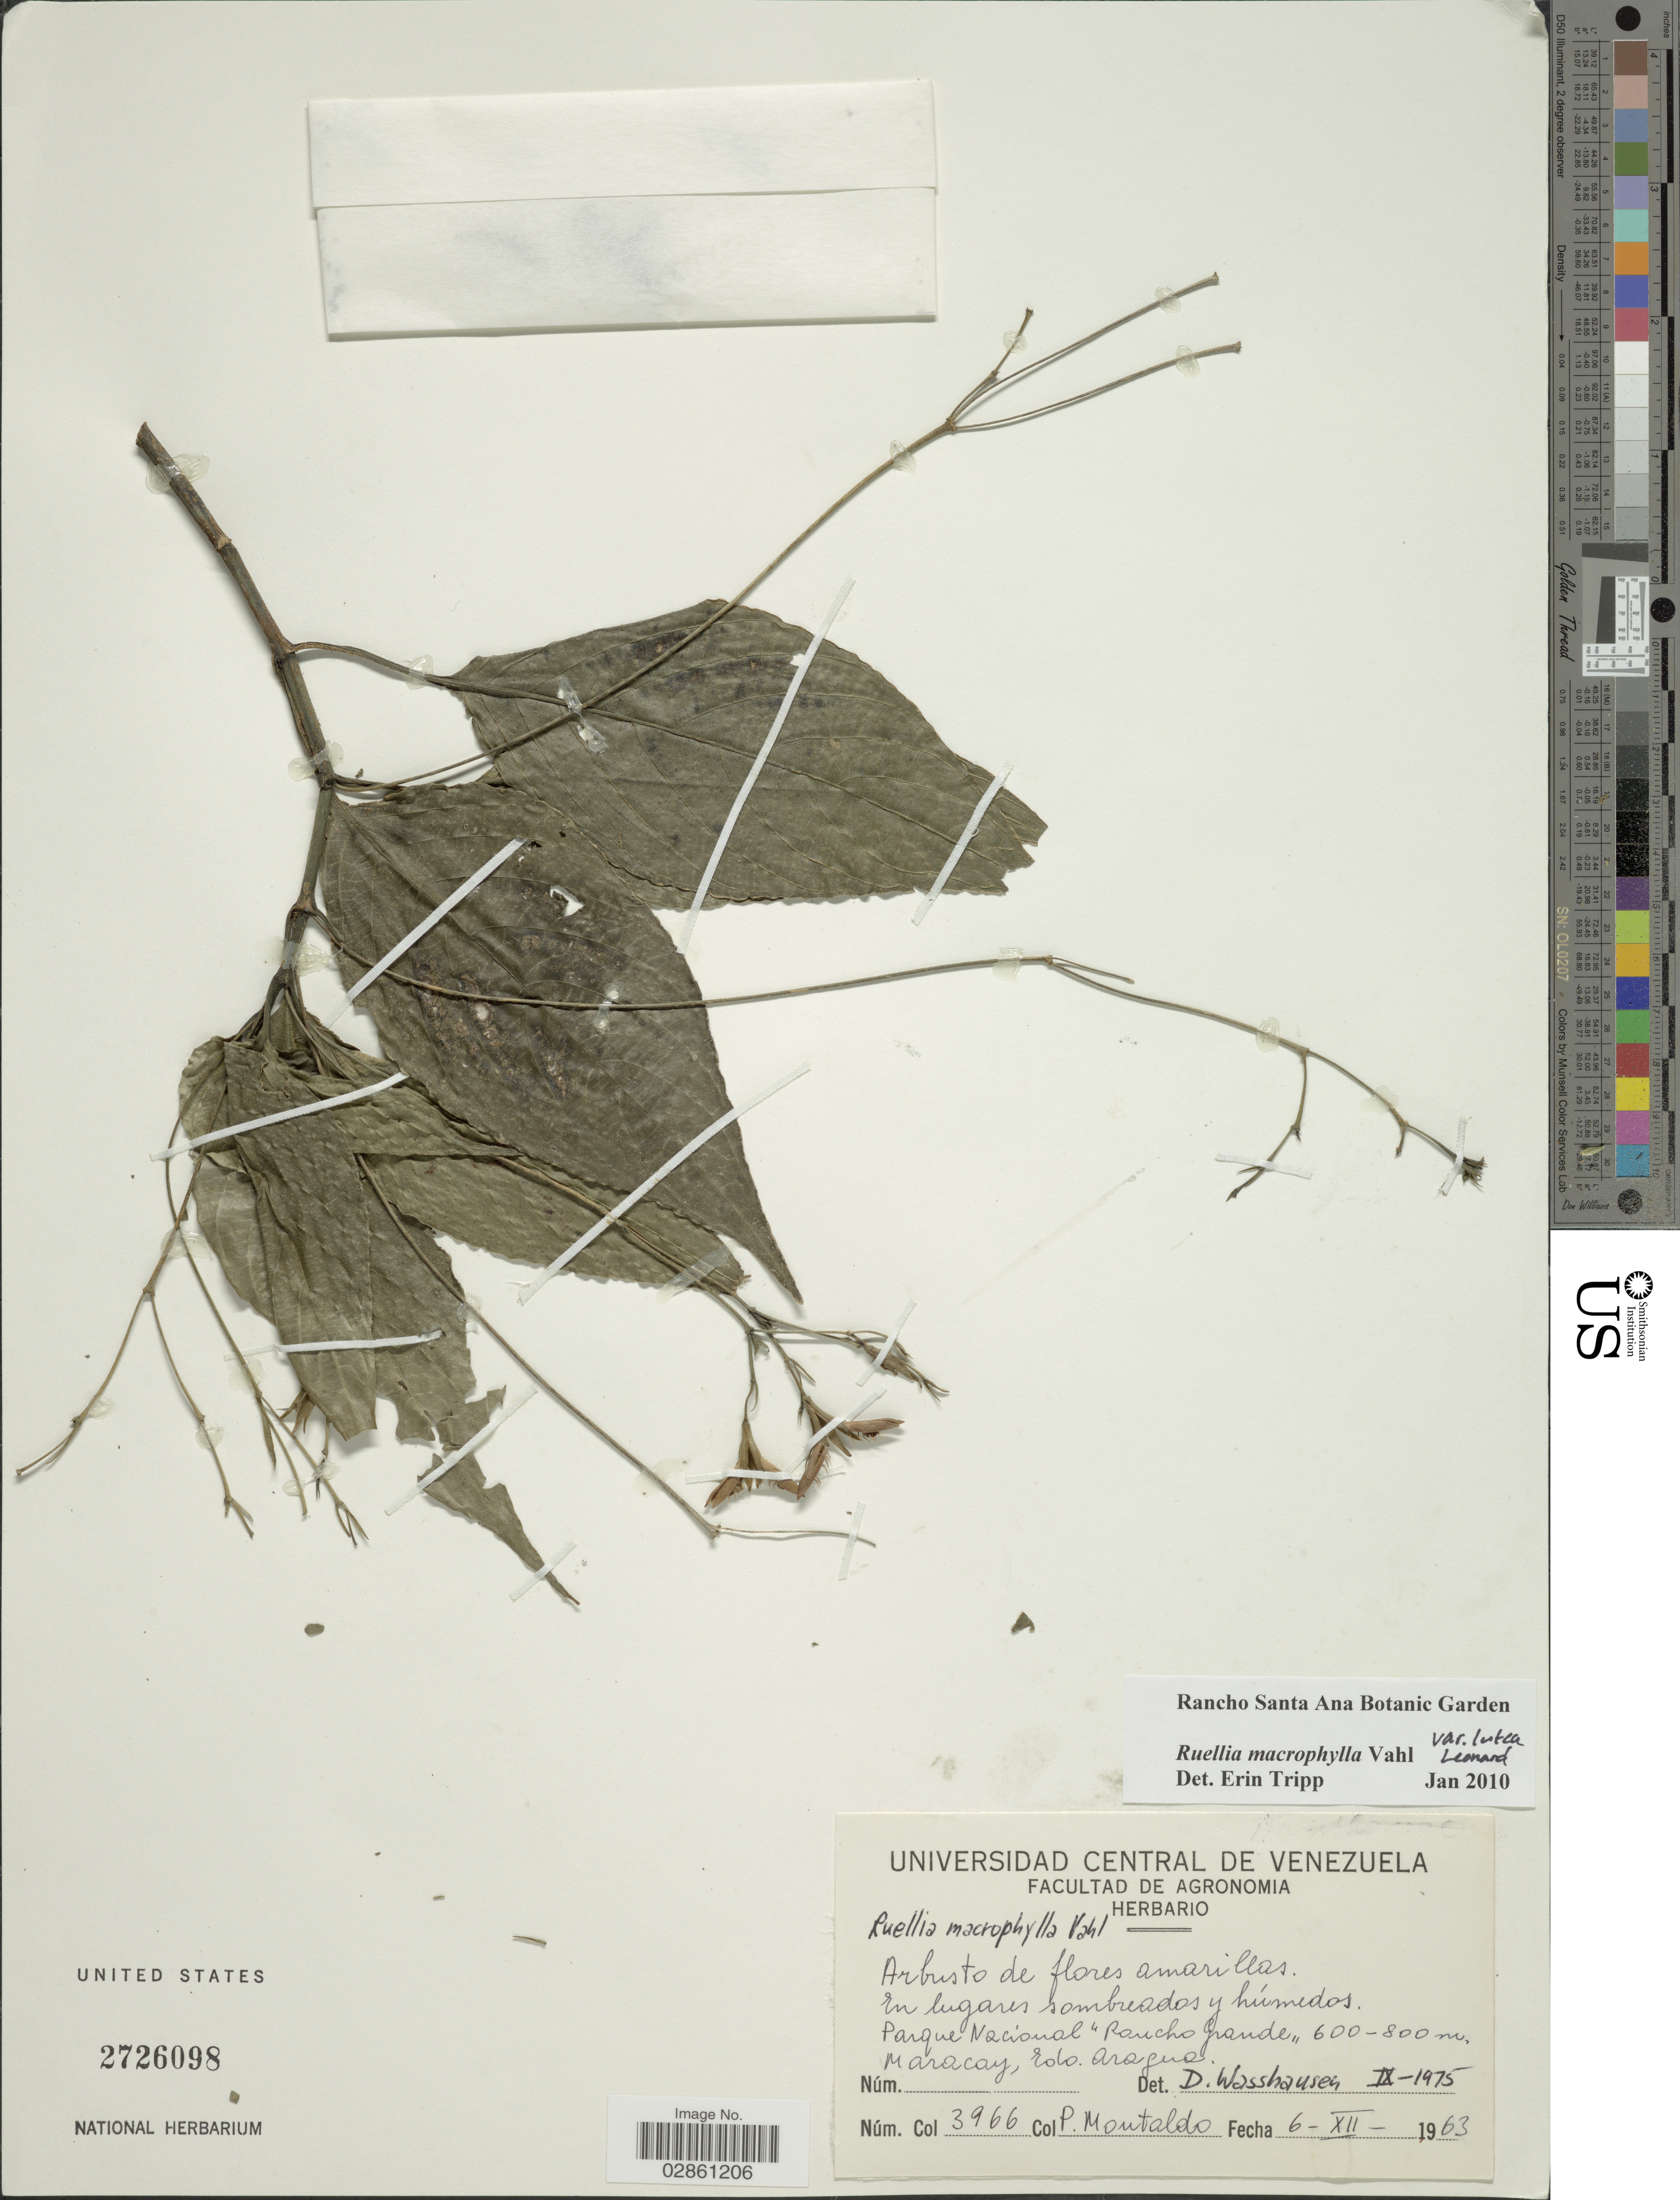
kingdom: Plantae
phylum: Tracheophyta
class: Magnoliopsida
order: Lamiales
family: Acanthaceae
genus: Ruellia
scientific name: Ruellia macrophylla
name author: Vahl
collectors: P. Montaldo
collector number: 3966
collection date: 1963-12-06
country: Venezuela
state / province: Aragua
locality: Parque Nacional "Rancho Grande" Maracay.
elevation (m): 600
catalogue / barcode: US 2726098